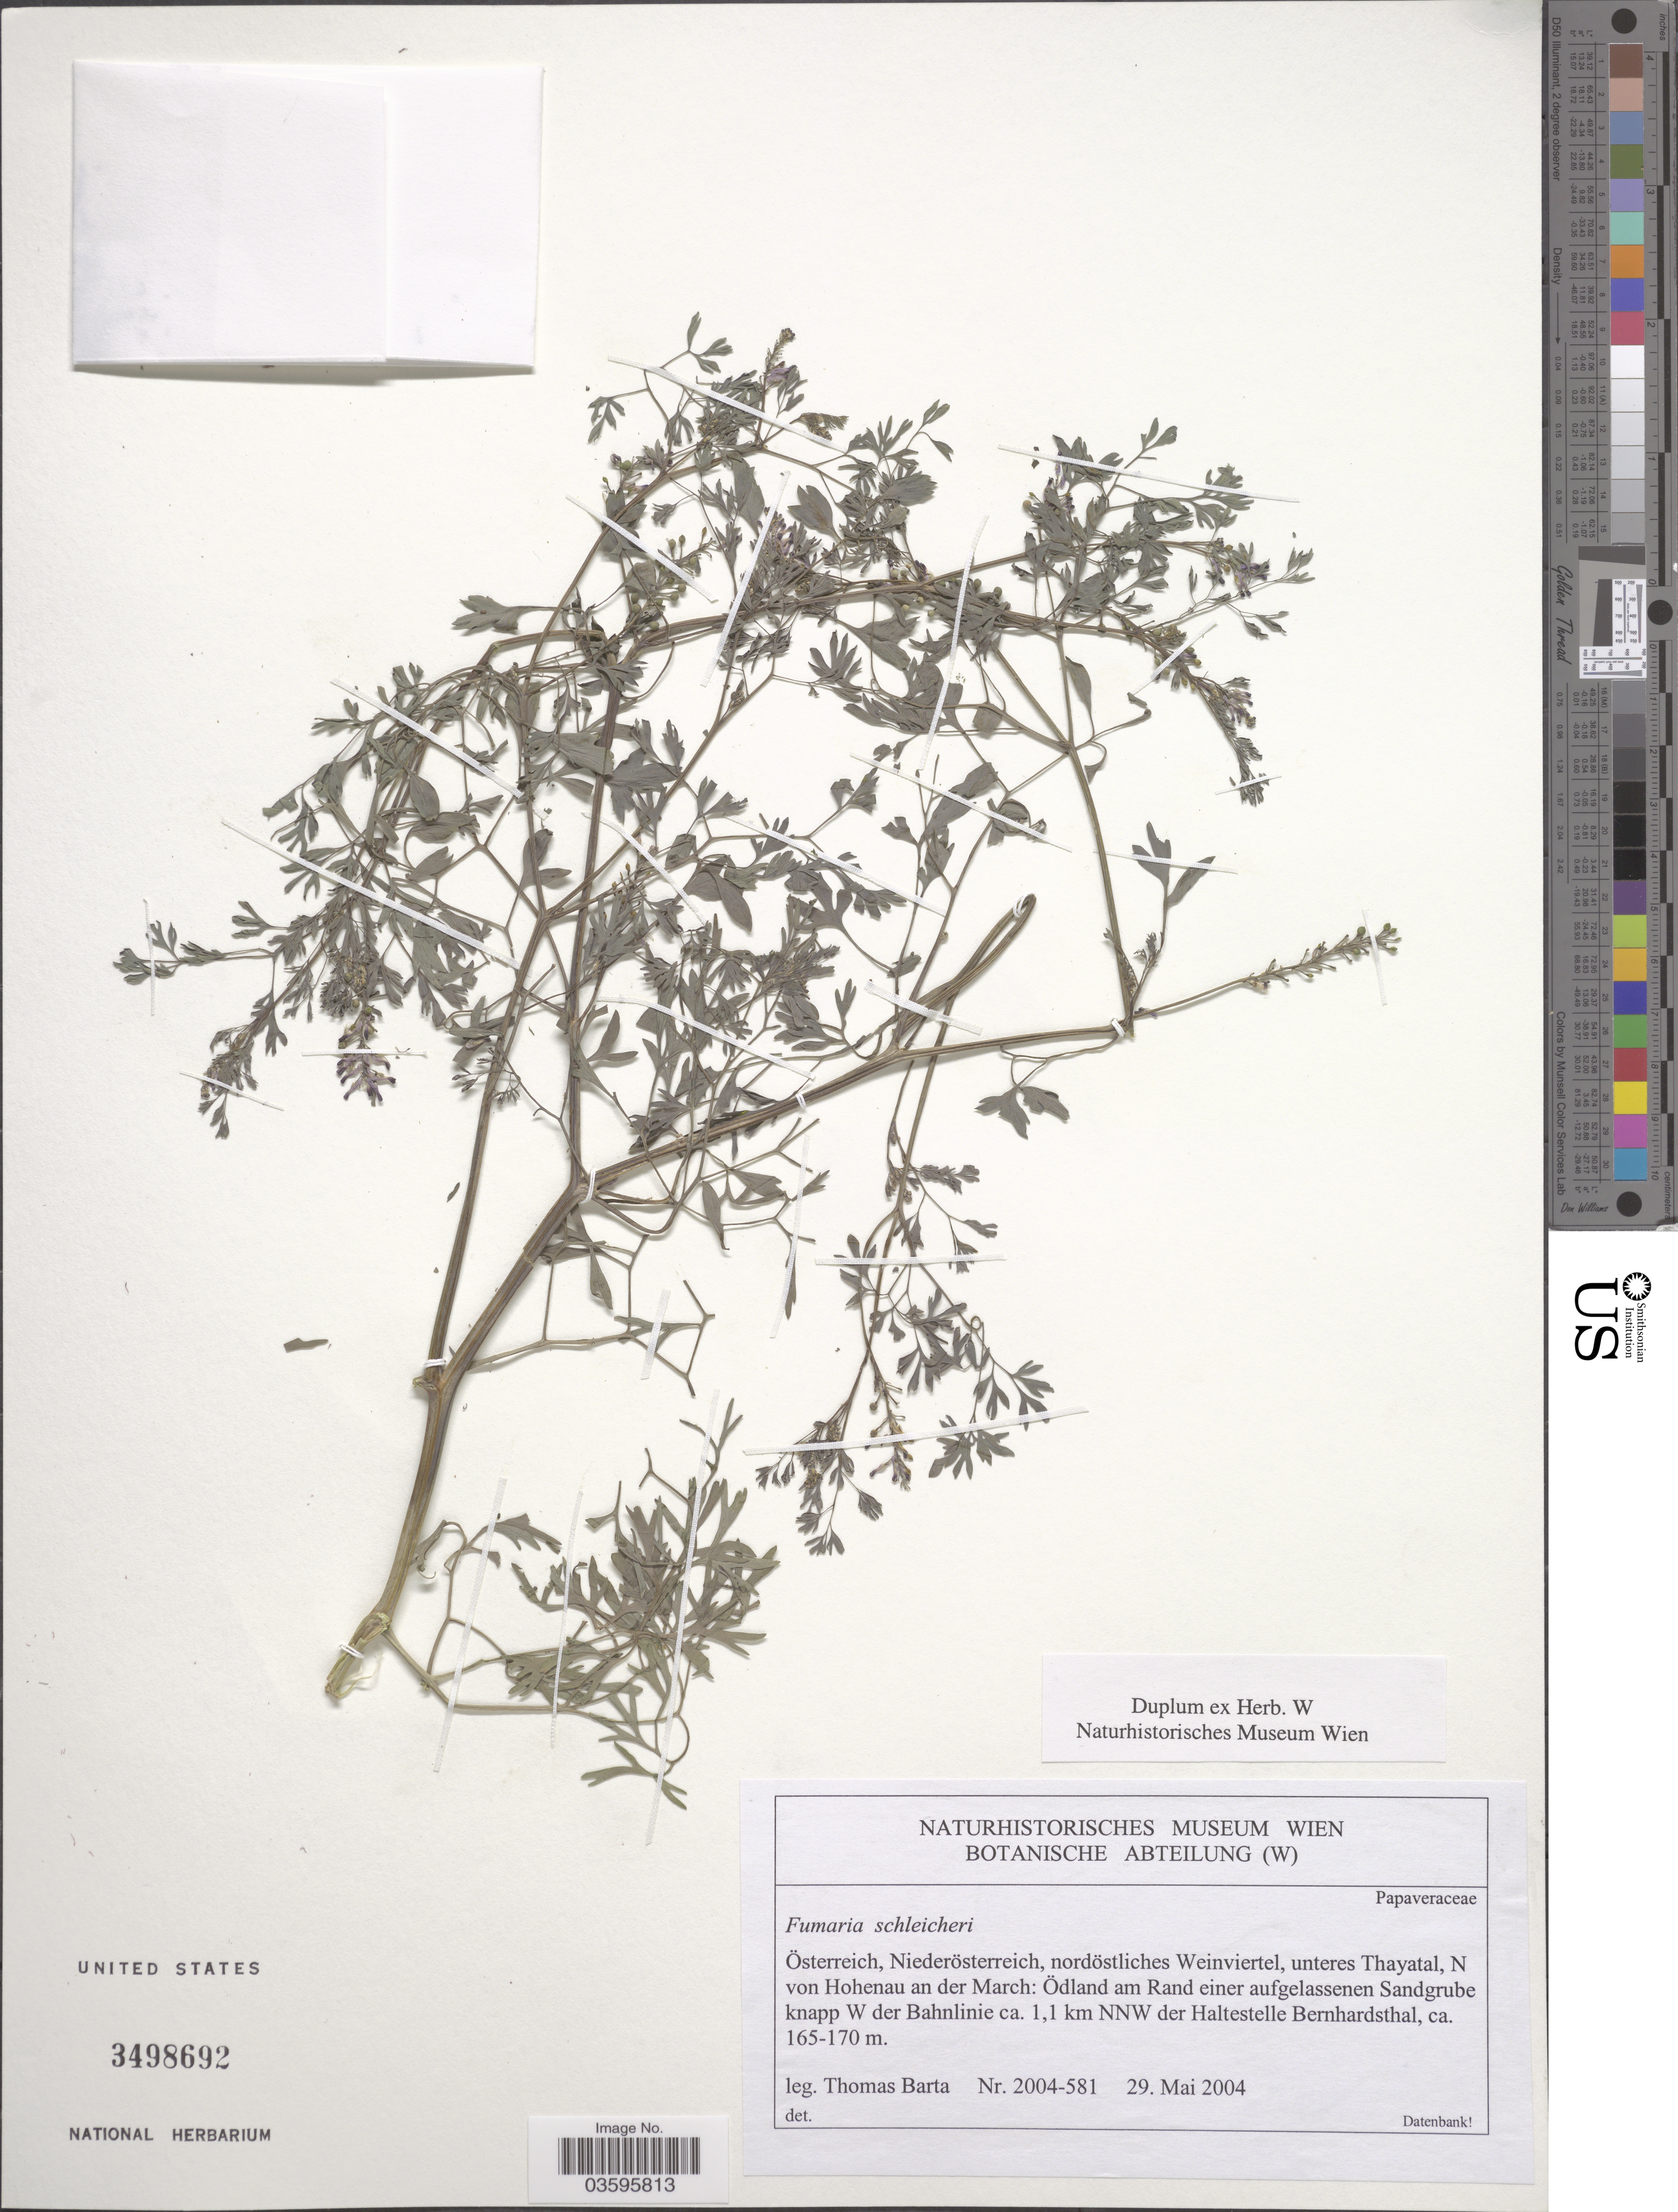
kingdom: Plantae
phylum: Tracheophyta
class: Magnoliopsida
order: Ranunculales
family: Papaveraceae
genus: Fumaria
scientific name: Fumaria schleicheri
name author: Soy.-Willem.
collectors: T. Barta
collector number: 2004-581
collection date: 2004-05-29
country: Austria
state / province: Niederosterreich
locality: Österreich, nordöstliches Weinviertel, unteres Thayatal, N von Hohenau an der March: Ődland am Rand einer aufgelassenen Sandgrube knapp W der Bahnlinie ca 1,1 km NNW der Haltestelle Bernhardsthal.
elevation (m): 165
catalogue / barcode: US 3498692